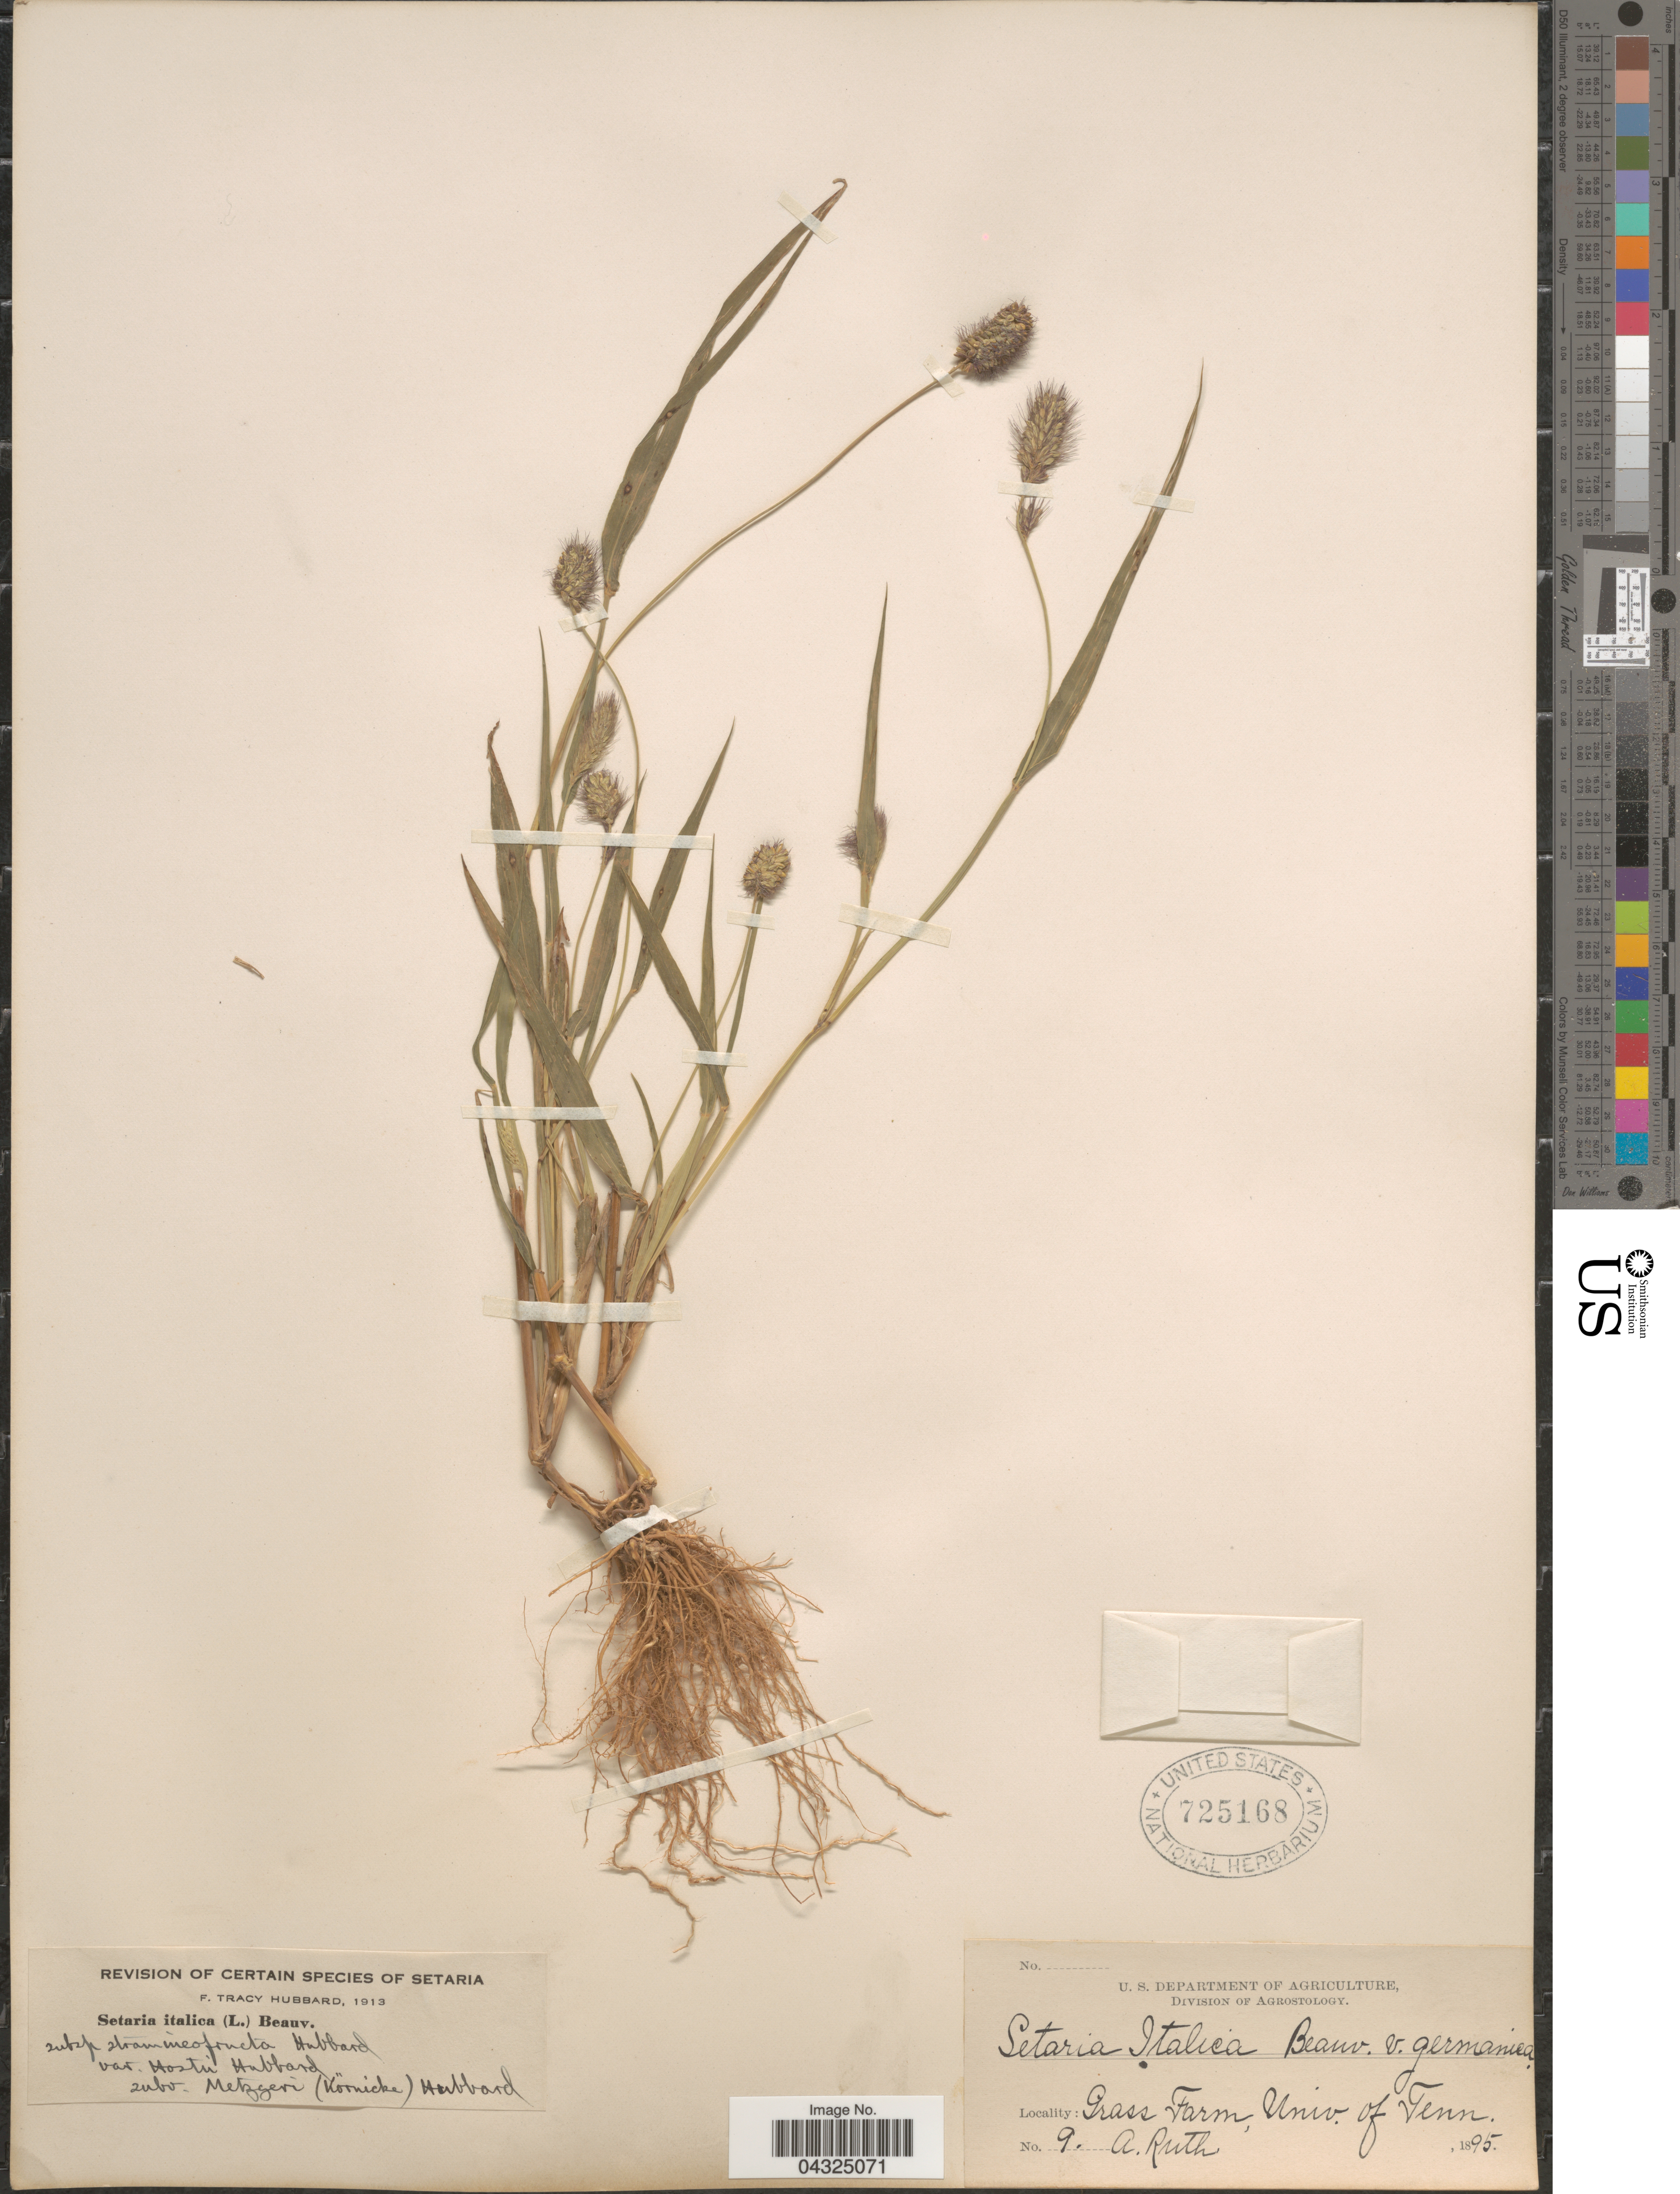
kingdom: Plantae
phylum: Tracheophyta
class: Liliopsida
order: Poales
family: Poaceae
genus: Setaria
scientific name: Setaria italica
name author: (L.) P. Beauv.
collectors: A. Ruth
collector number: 9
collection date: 1895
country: United States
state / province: Tennessee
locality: Grass Farm, Univ. of Tenn.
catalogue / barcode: US 725168